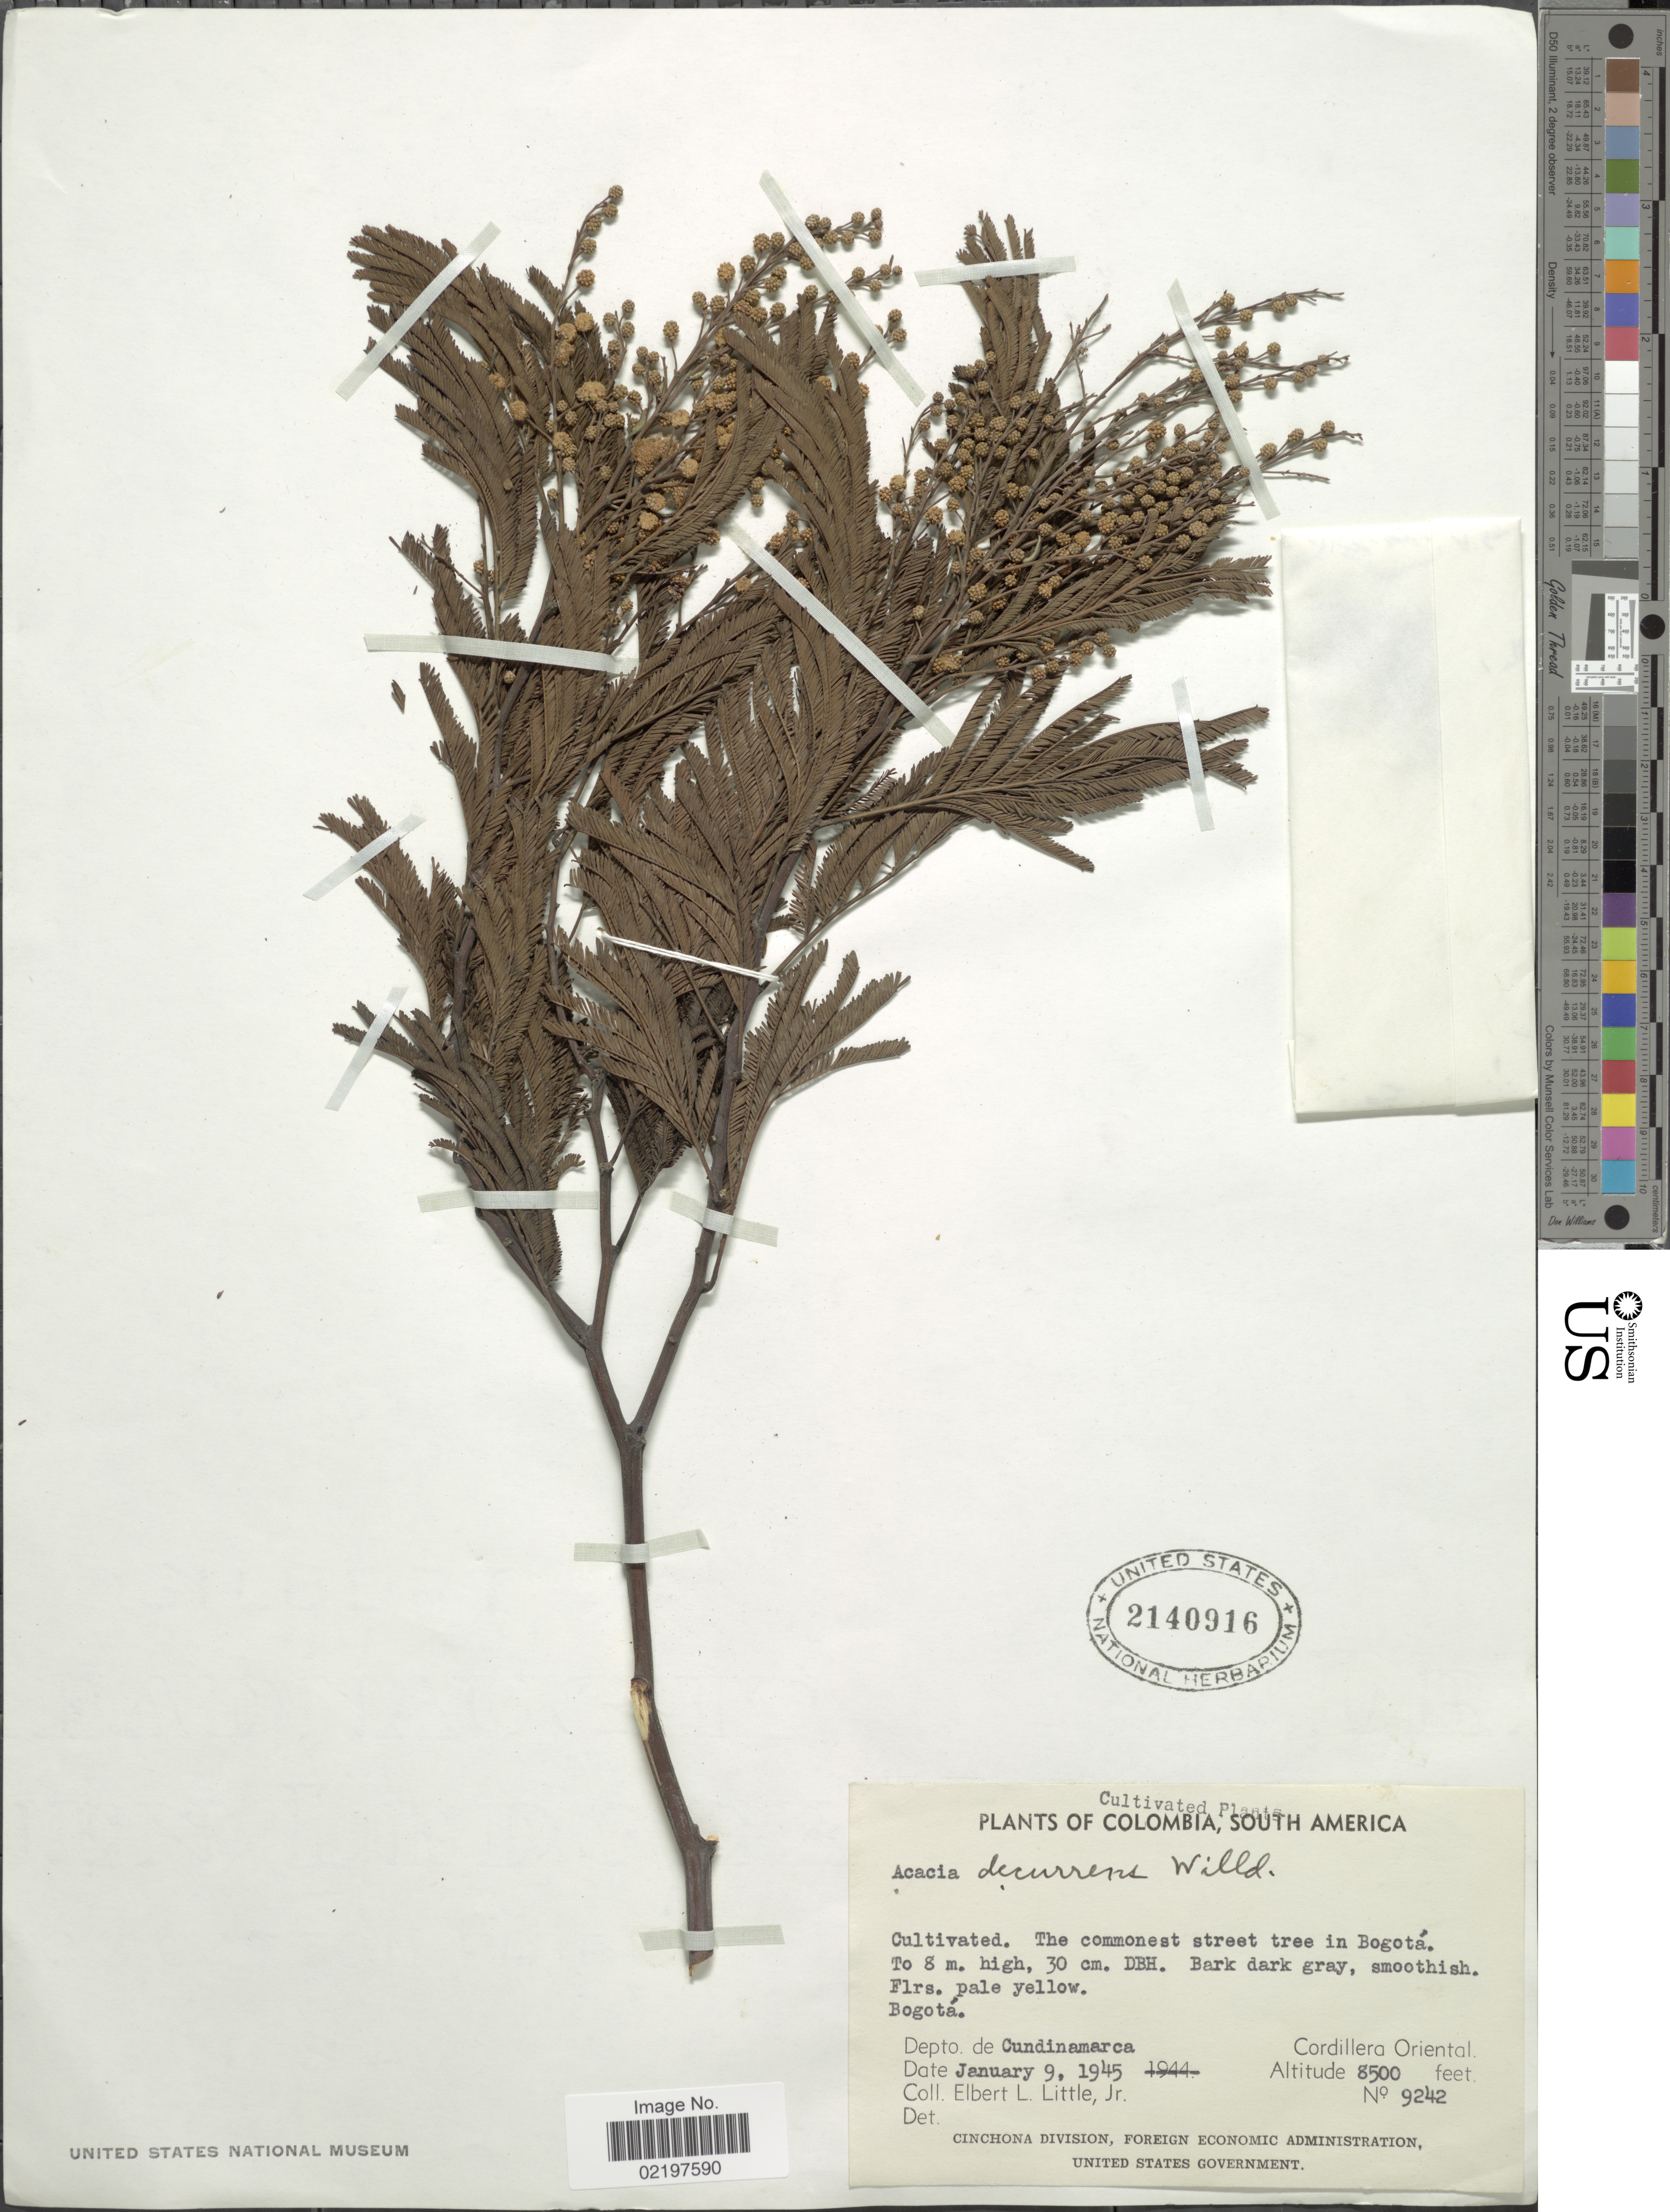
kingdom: Plantae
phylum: Tracheophyta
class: Magnoliopsida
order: Fabales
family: Fabaceae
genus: Acacia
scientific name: Acacia decurrens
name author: (J.C. Wendl.) Willd.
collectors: E. L. Little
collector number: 9242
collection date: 1945-01-09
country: Colombia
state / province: Cundinamarca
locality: Cordillera Oriental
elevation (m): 2591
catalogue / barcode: US 2140916